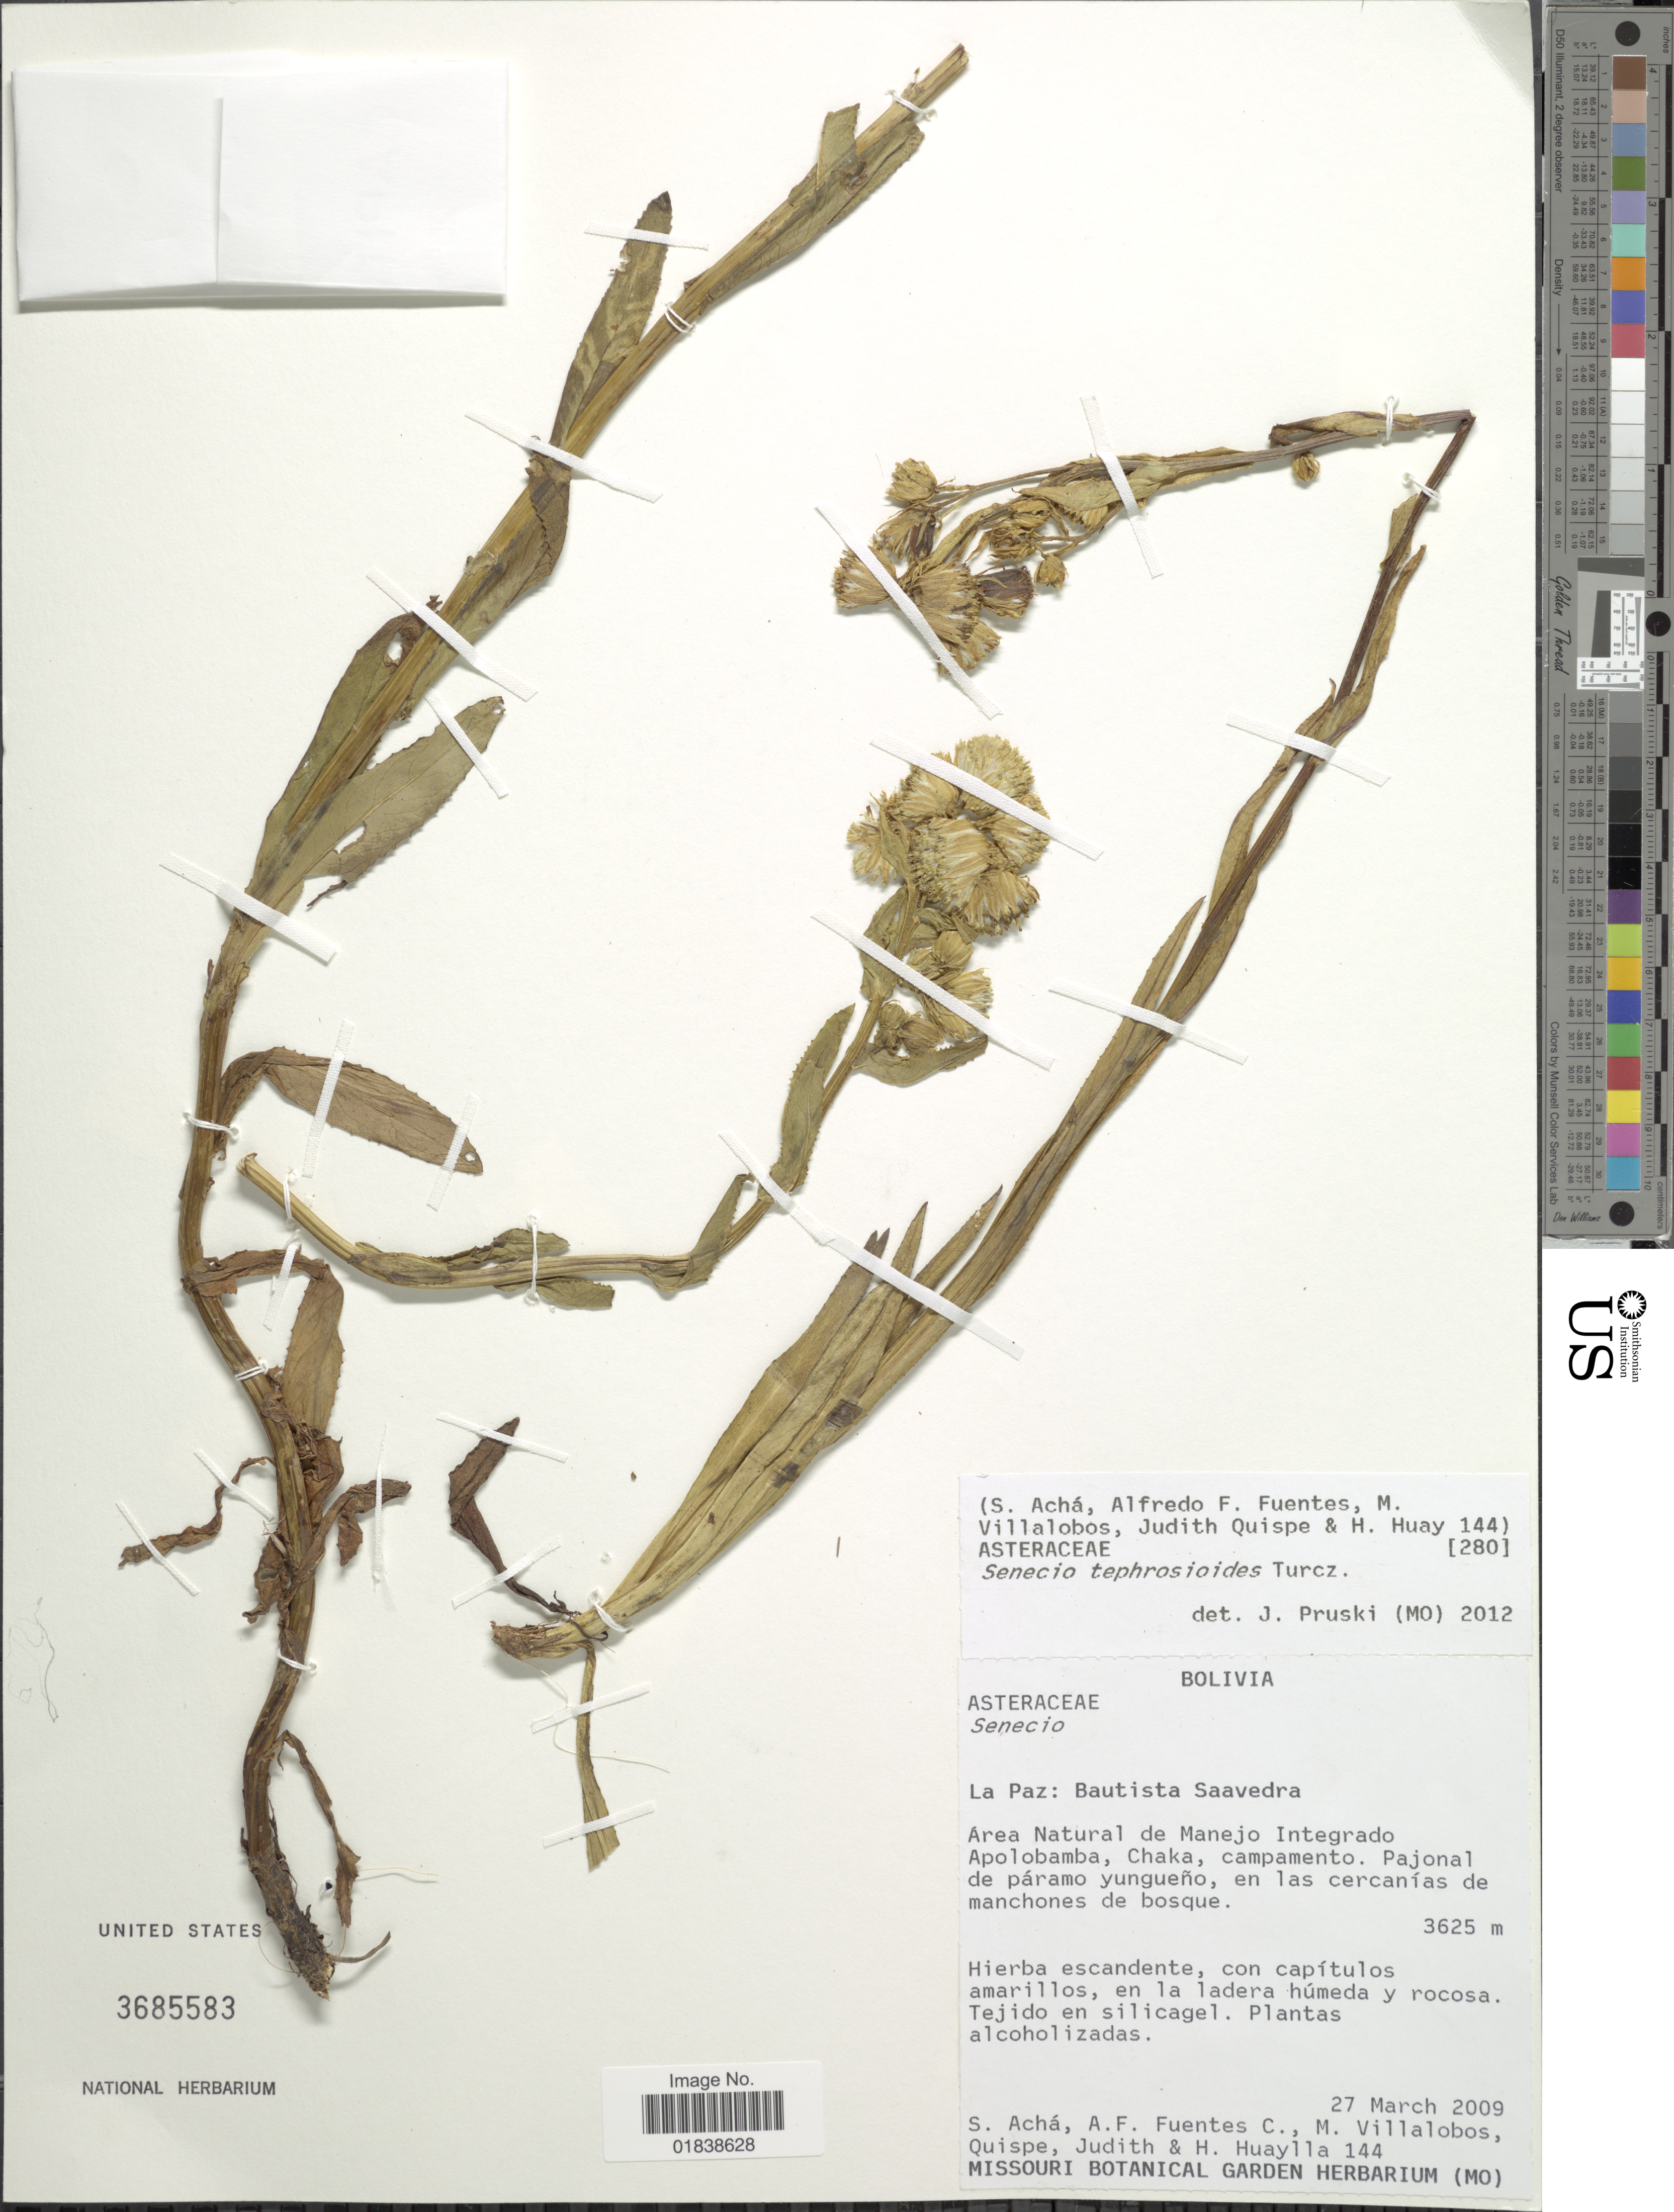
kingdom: Plantae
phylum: Tracheophyta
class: Magnoliopsida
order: Asterales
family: Asteraceae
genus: Senecio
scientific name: Senecio tephrosioides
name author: Turcz.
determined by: Salomon, Luciana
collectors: S. Acha, A. F. Fuentes C., M. Villalobos, J. Quispe & et al.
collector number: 144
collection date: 2009-03-27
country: Bolivia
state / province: La Paz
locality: Bautista Saavedra, Area Natural de Manejo Integrado Apolobamba, Chaka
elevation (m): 3625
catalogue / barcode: US 3685583